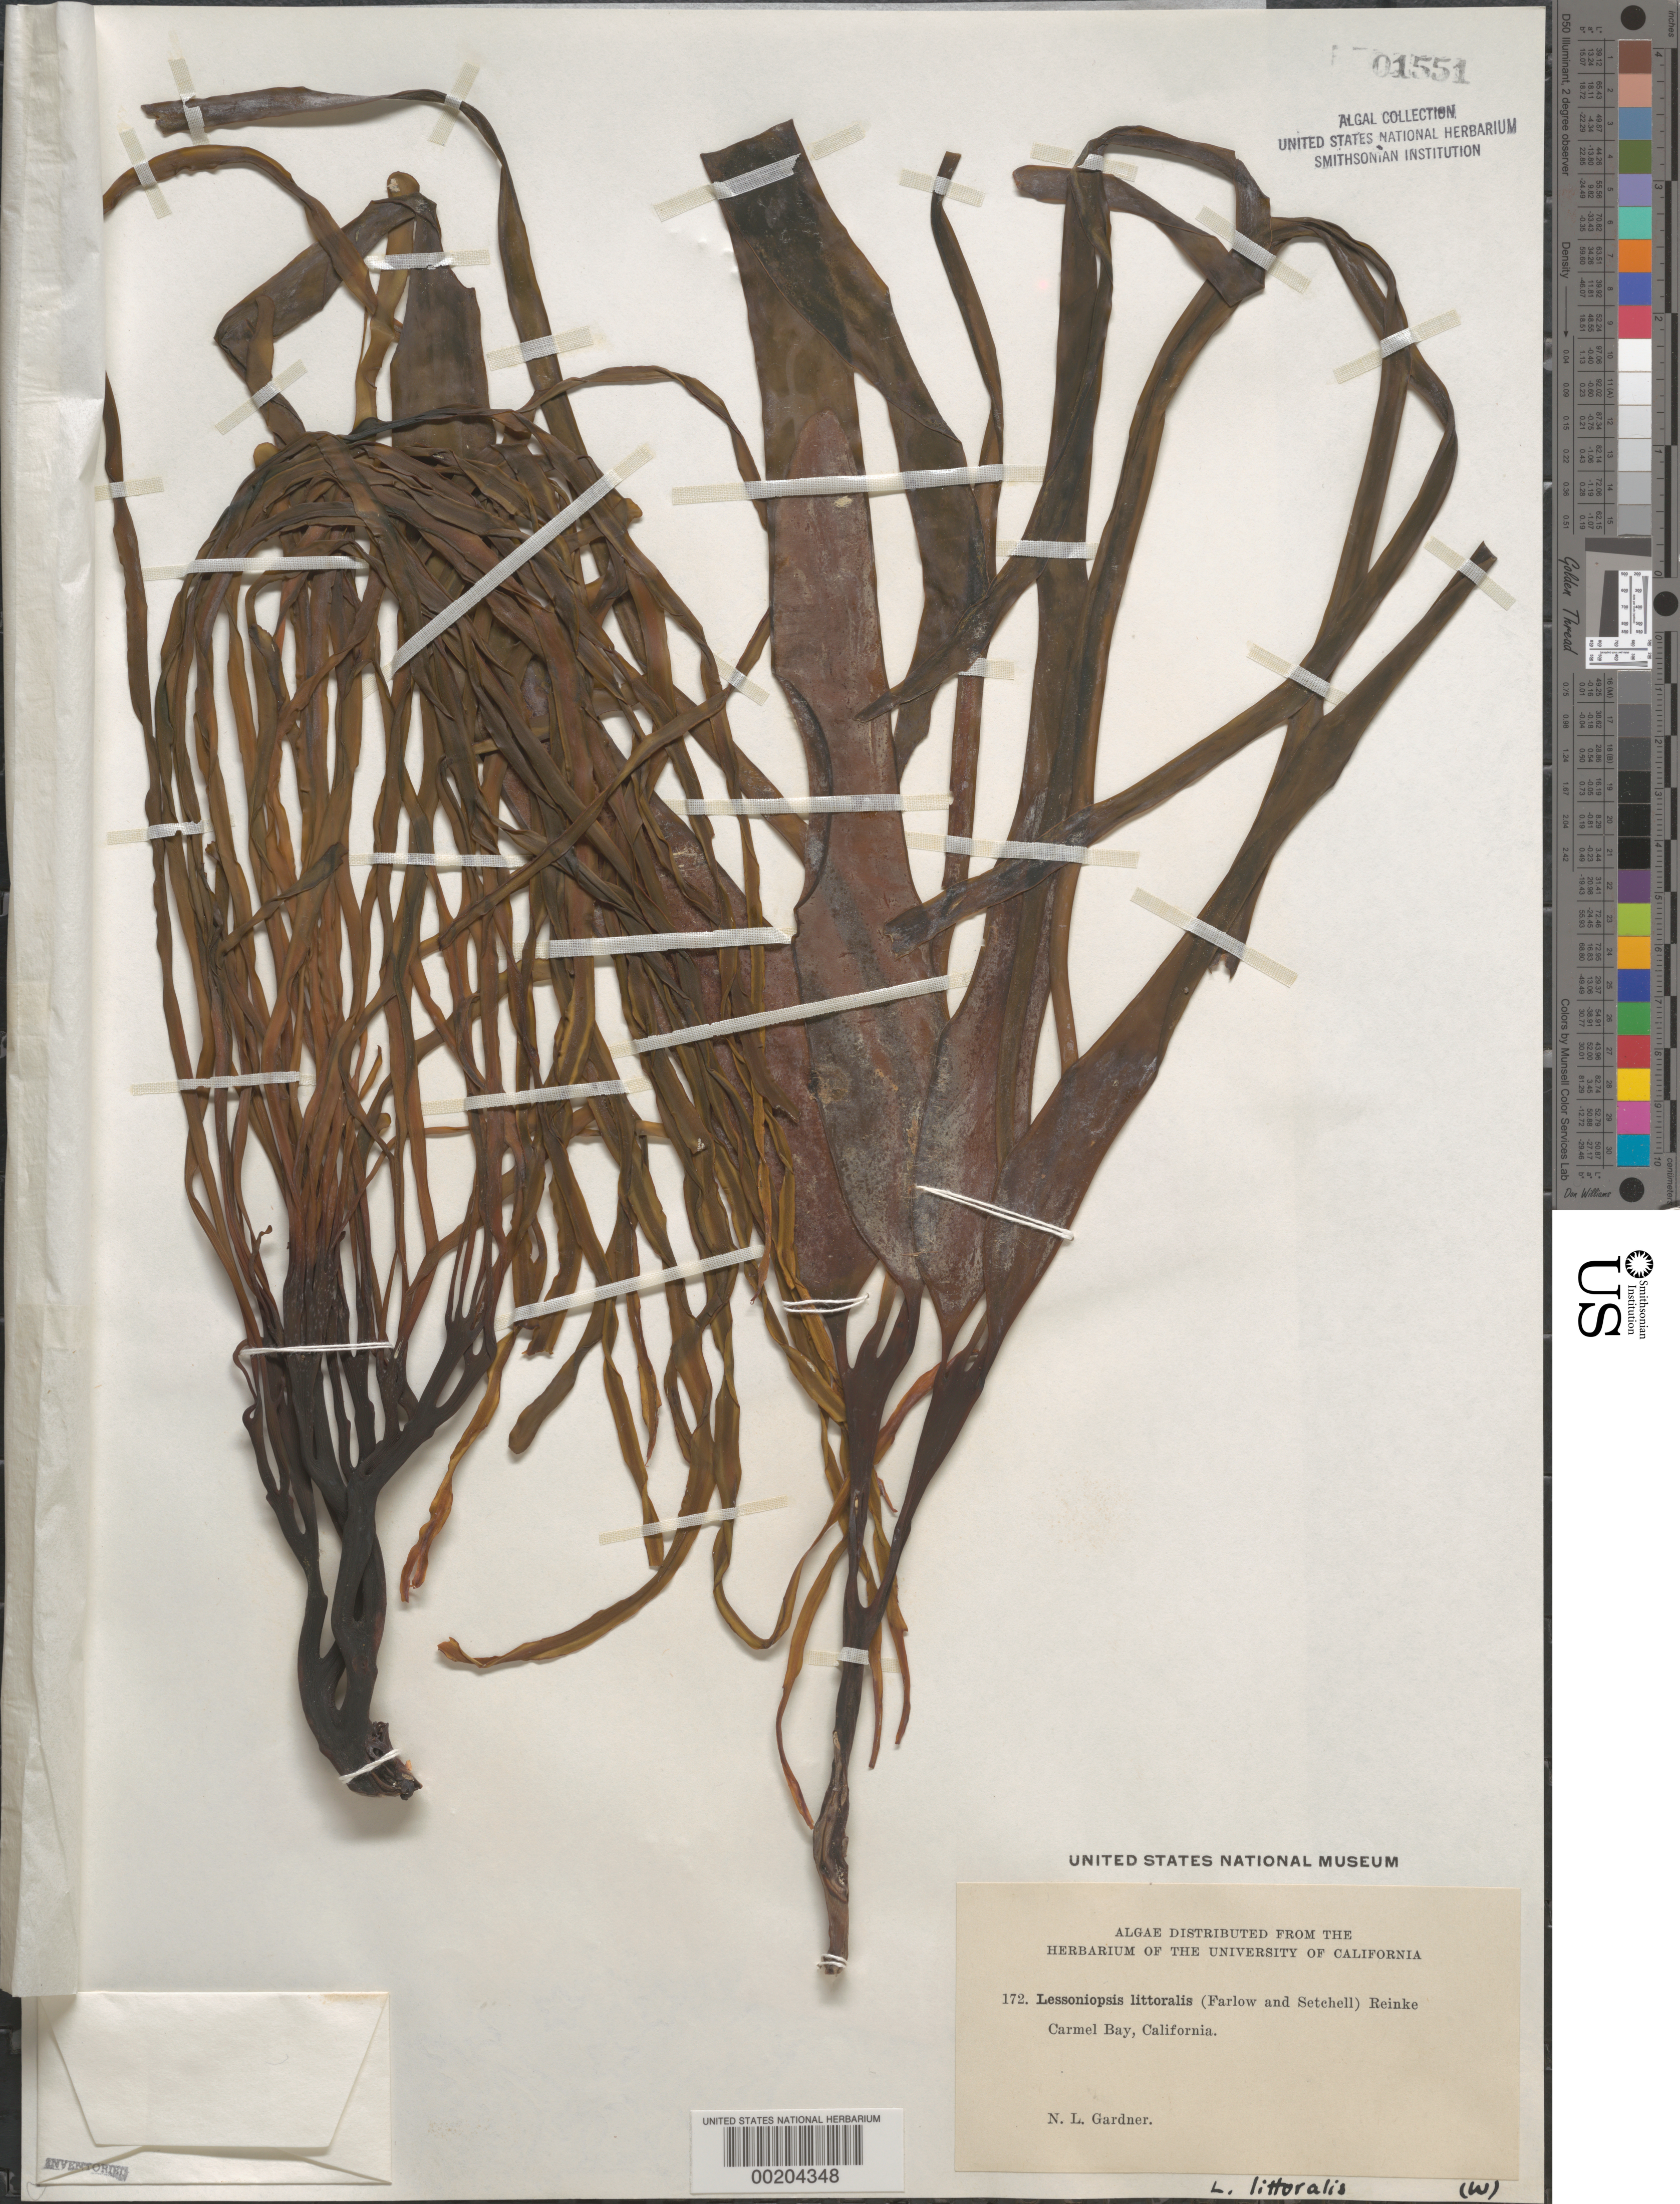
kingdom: Chromista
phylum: Ochrophyta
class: Phaeophyceae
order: Laminariales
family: Alariaceae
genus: Lessoniopsis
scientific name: Lessoniopsis littoralis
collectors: N. Gardner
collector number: NLG 172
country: United States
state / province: California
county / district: Monterey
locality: Carmel Bay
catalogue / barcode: US 1551